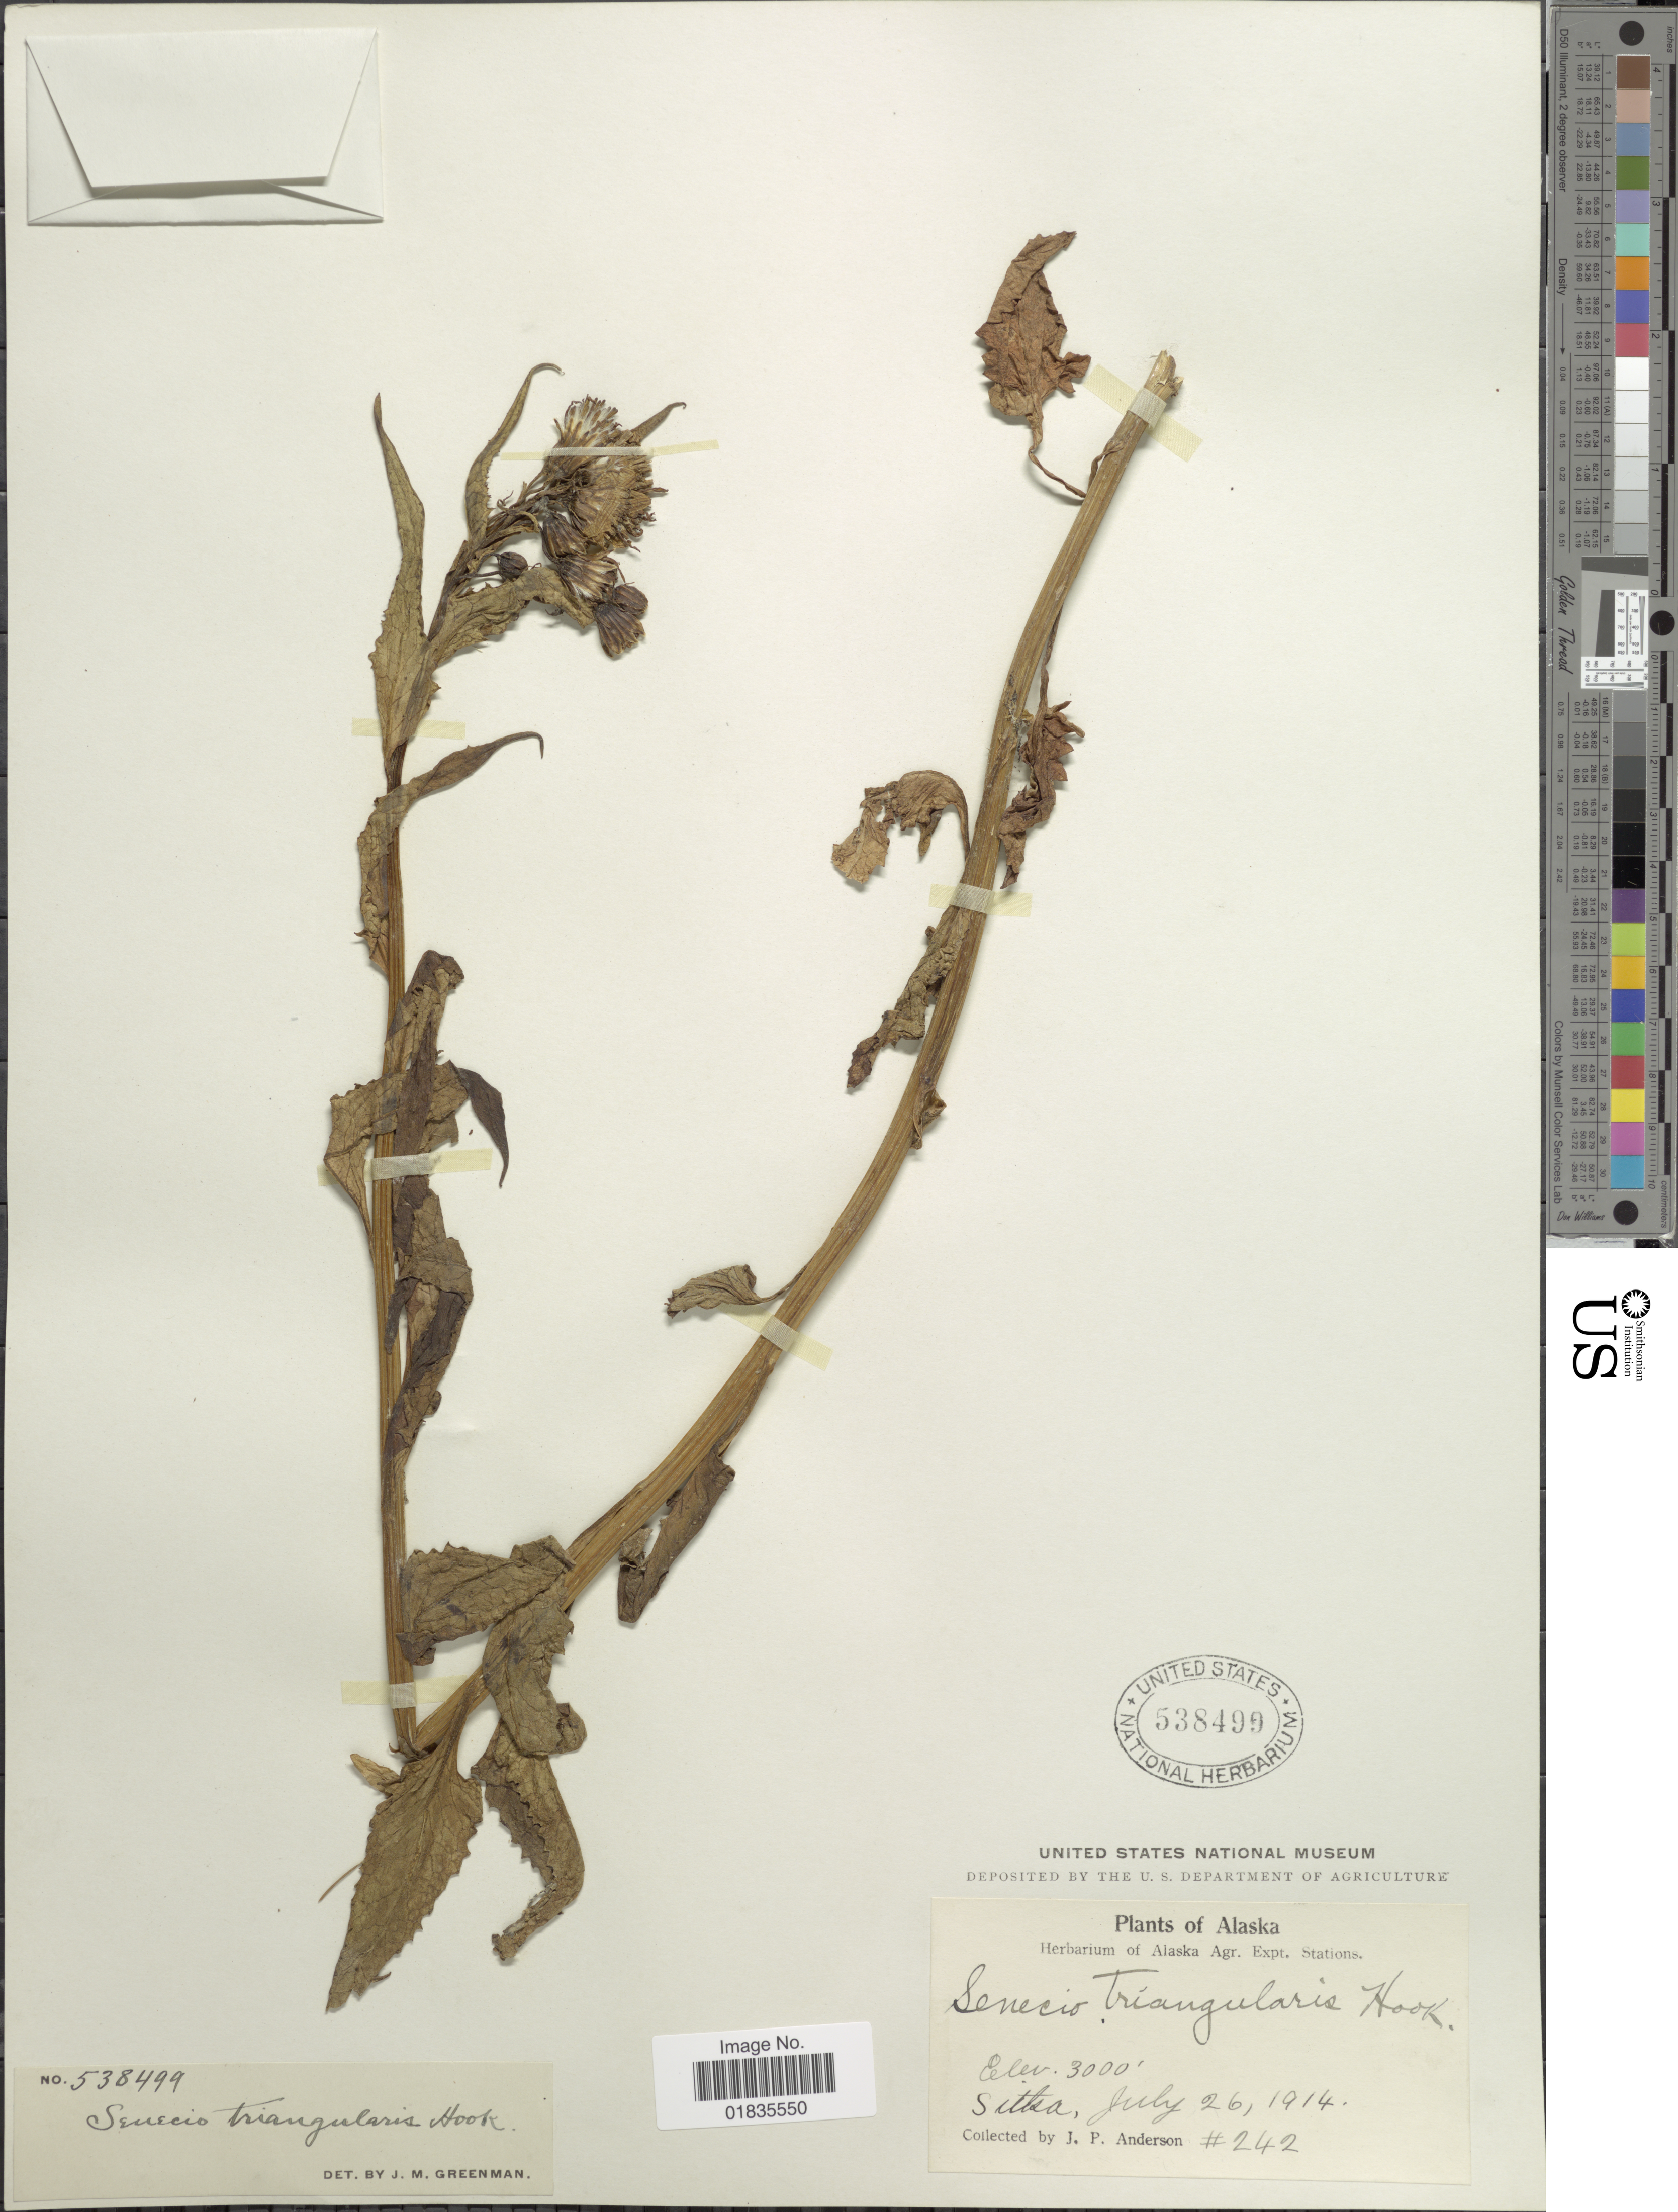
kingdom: Plantae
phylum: Tracheophyta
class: Magnoliopsida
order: Asterales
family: Asteraceae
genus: Senecio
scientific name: Senecio triangularis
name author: Hook.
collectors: J. P. Anderson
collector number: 242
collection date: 1914-07-26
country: United States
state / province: Alaska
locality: Sitka.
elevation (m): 914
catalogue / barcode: US 538499